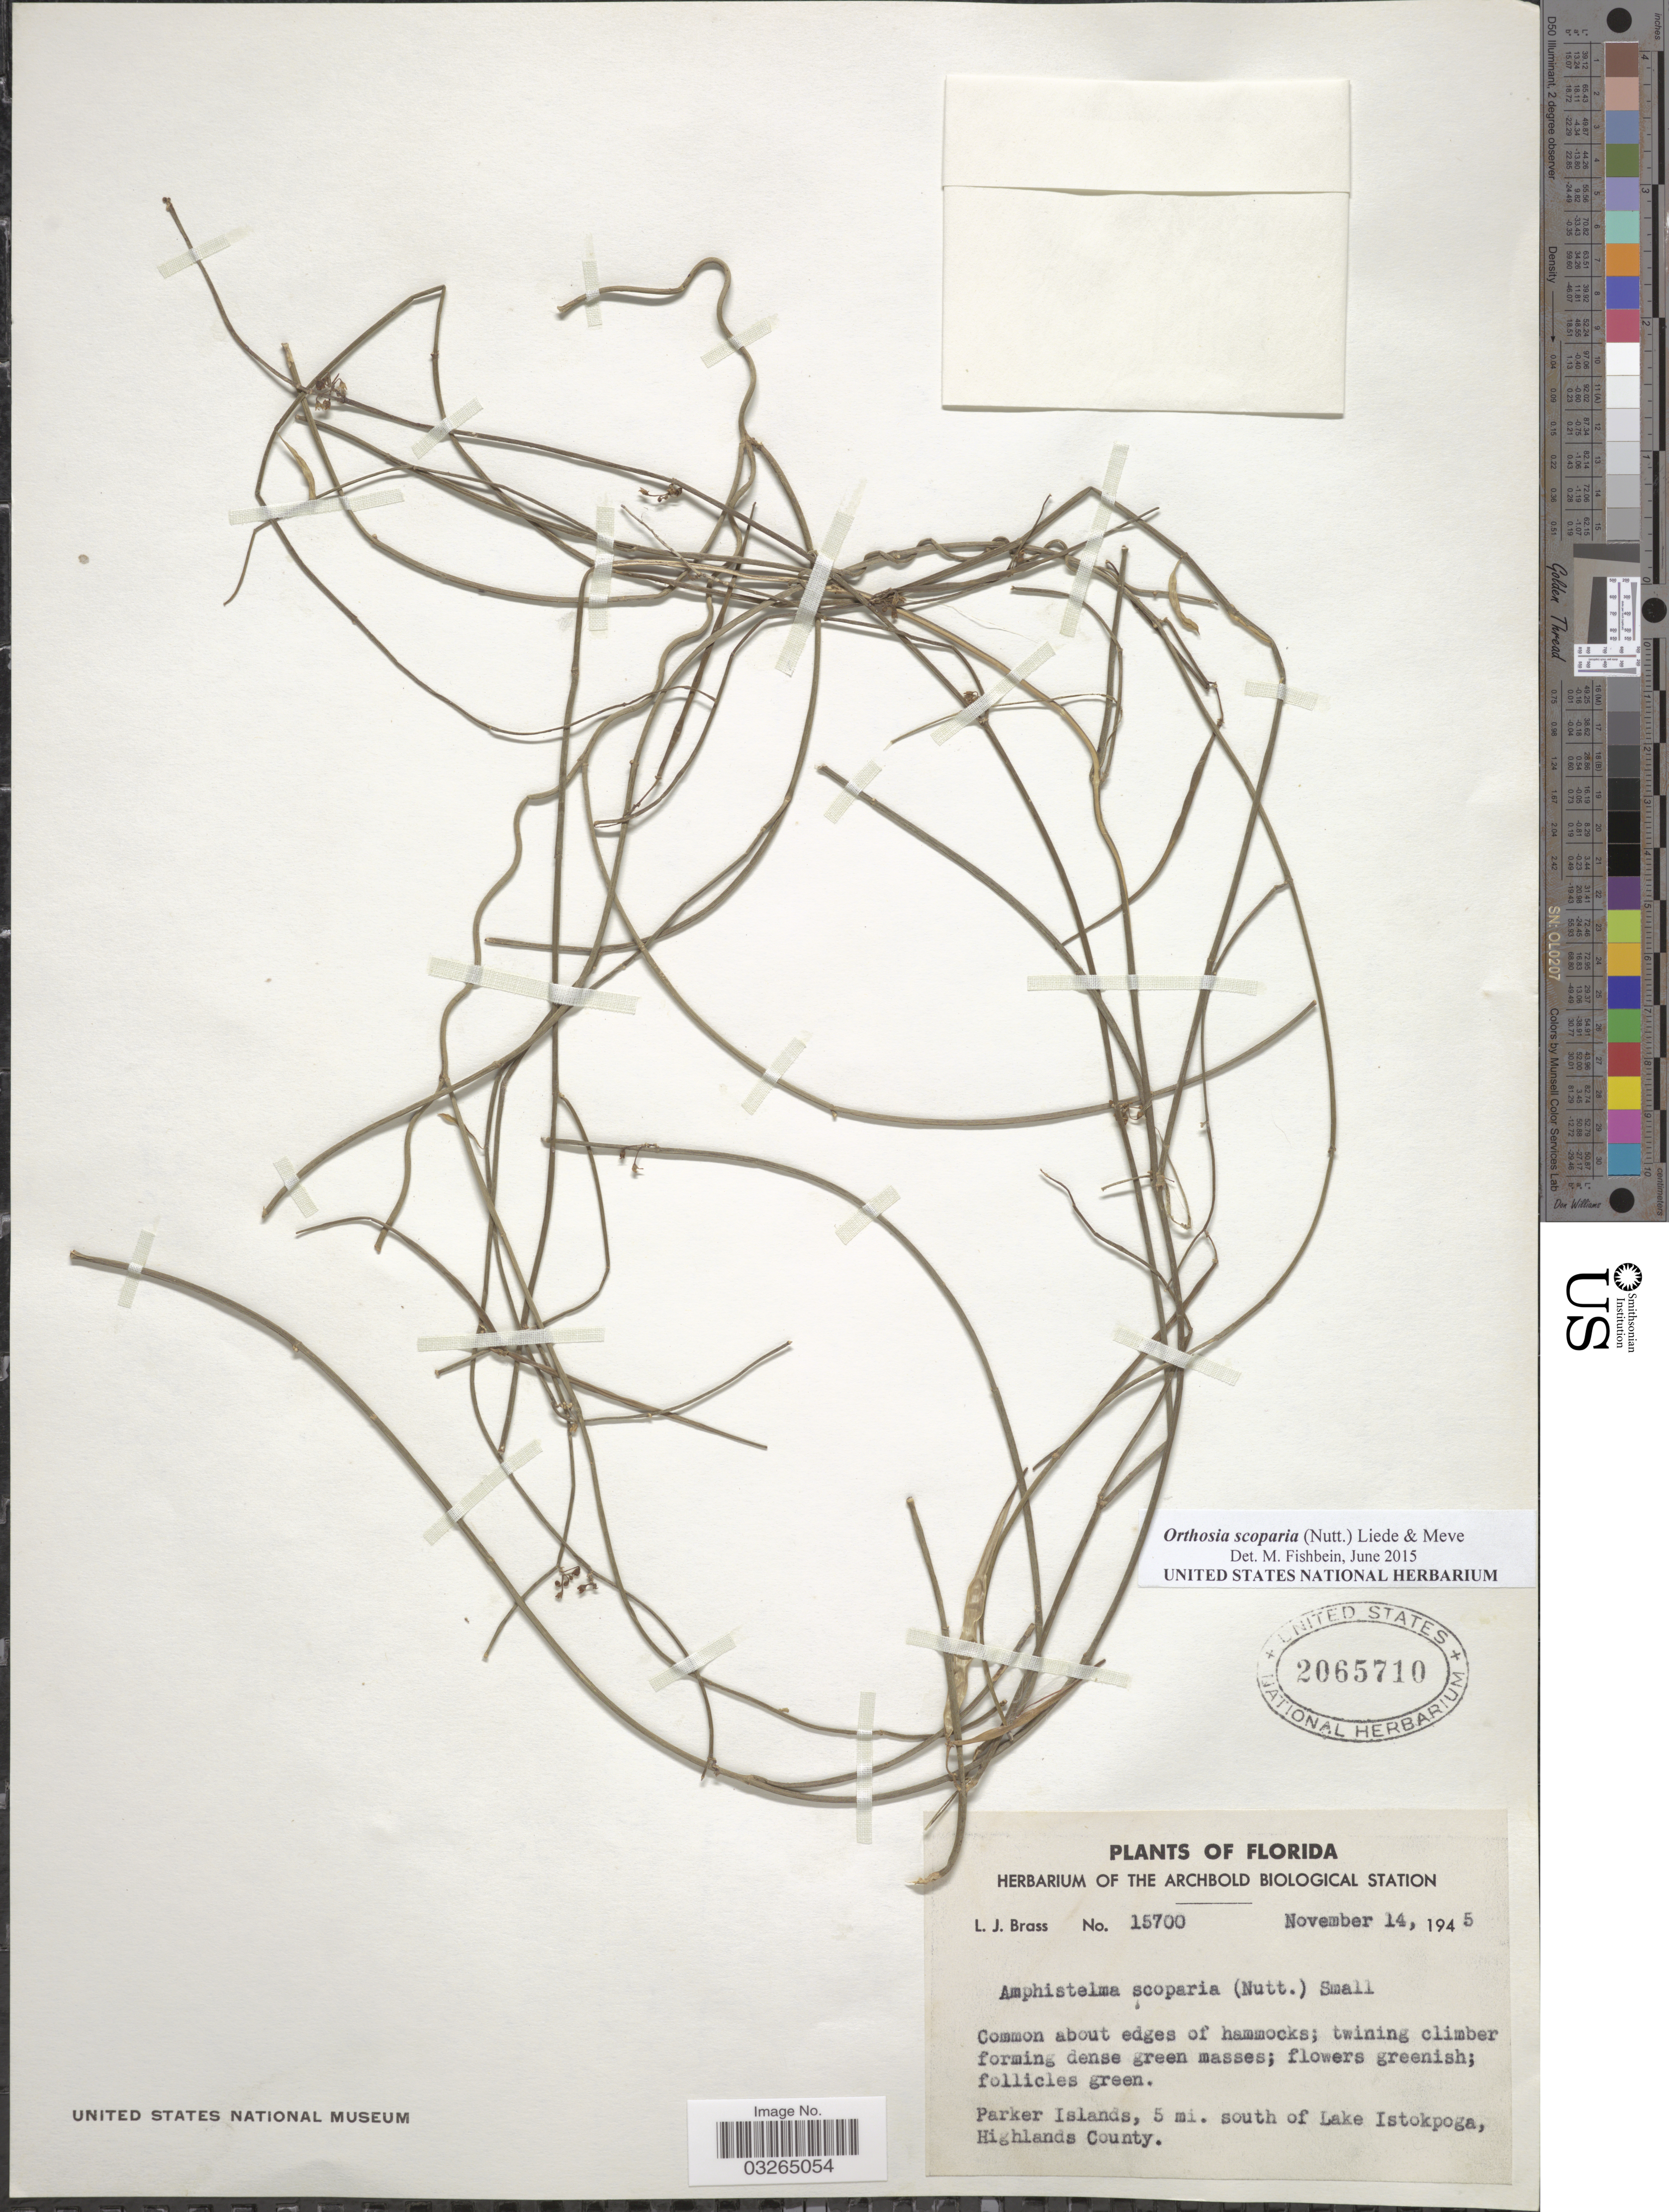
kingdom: Plantae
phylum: Tracheophyta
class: Magnoliopsida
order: Gentianales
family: Apocynaceae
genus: Orthosia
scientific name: Orthosia scoparia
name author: (Nutt.) Liede & Meve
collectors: L. J. Brass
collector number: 15700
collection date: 1945-11-14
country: United States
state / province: Florida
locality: Parker Islands, 5 mi. south of Lake Istokpoga, Highlands County.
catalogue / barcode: US 2065710